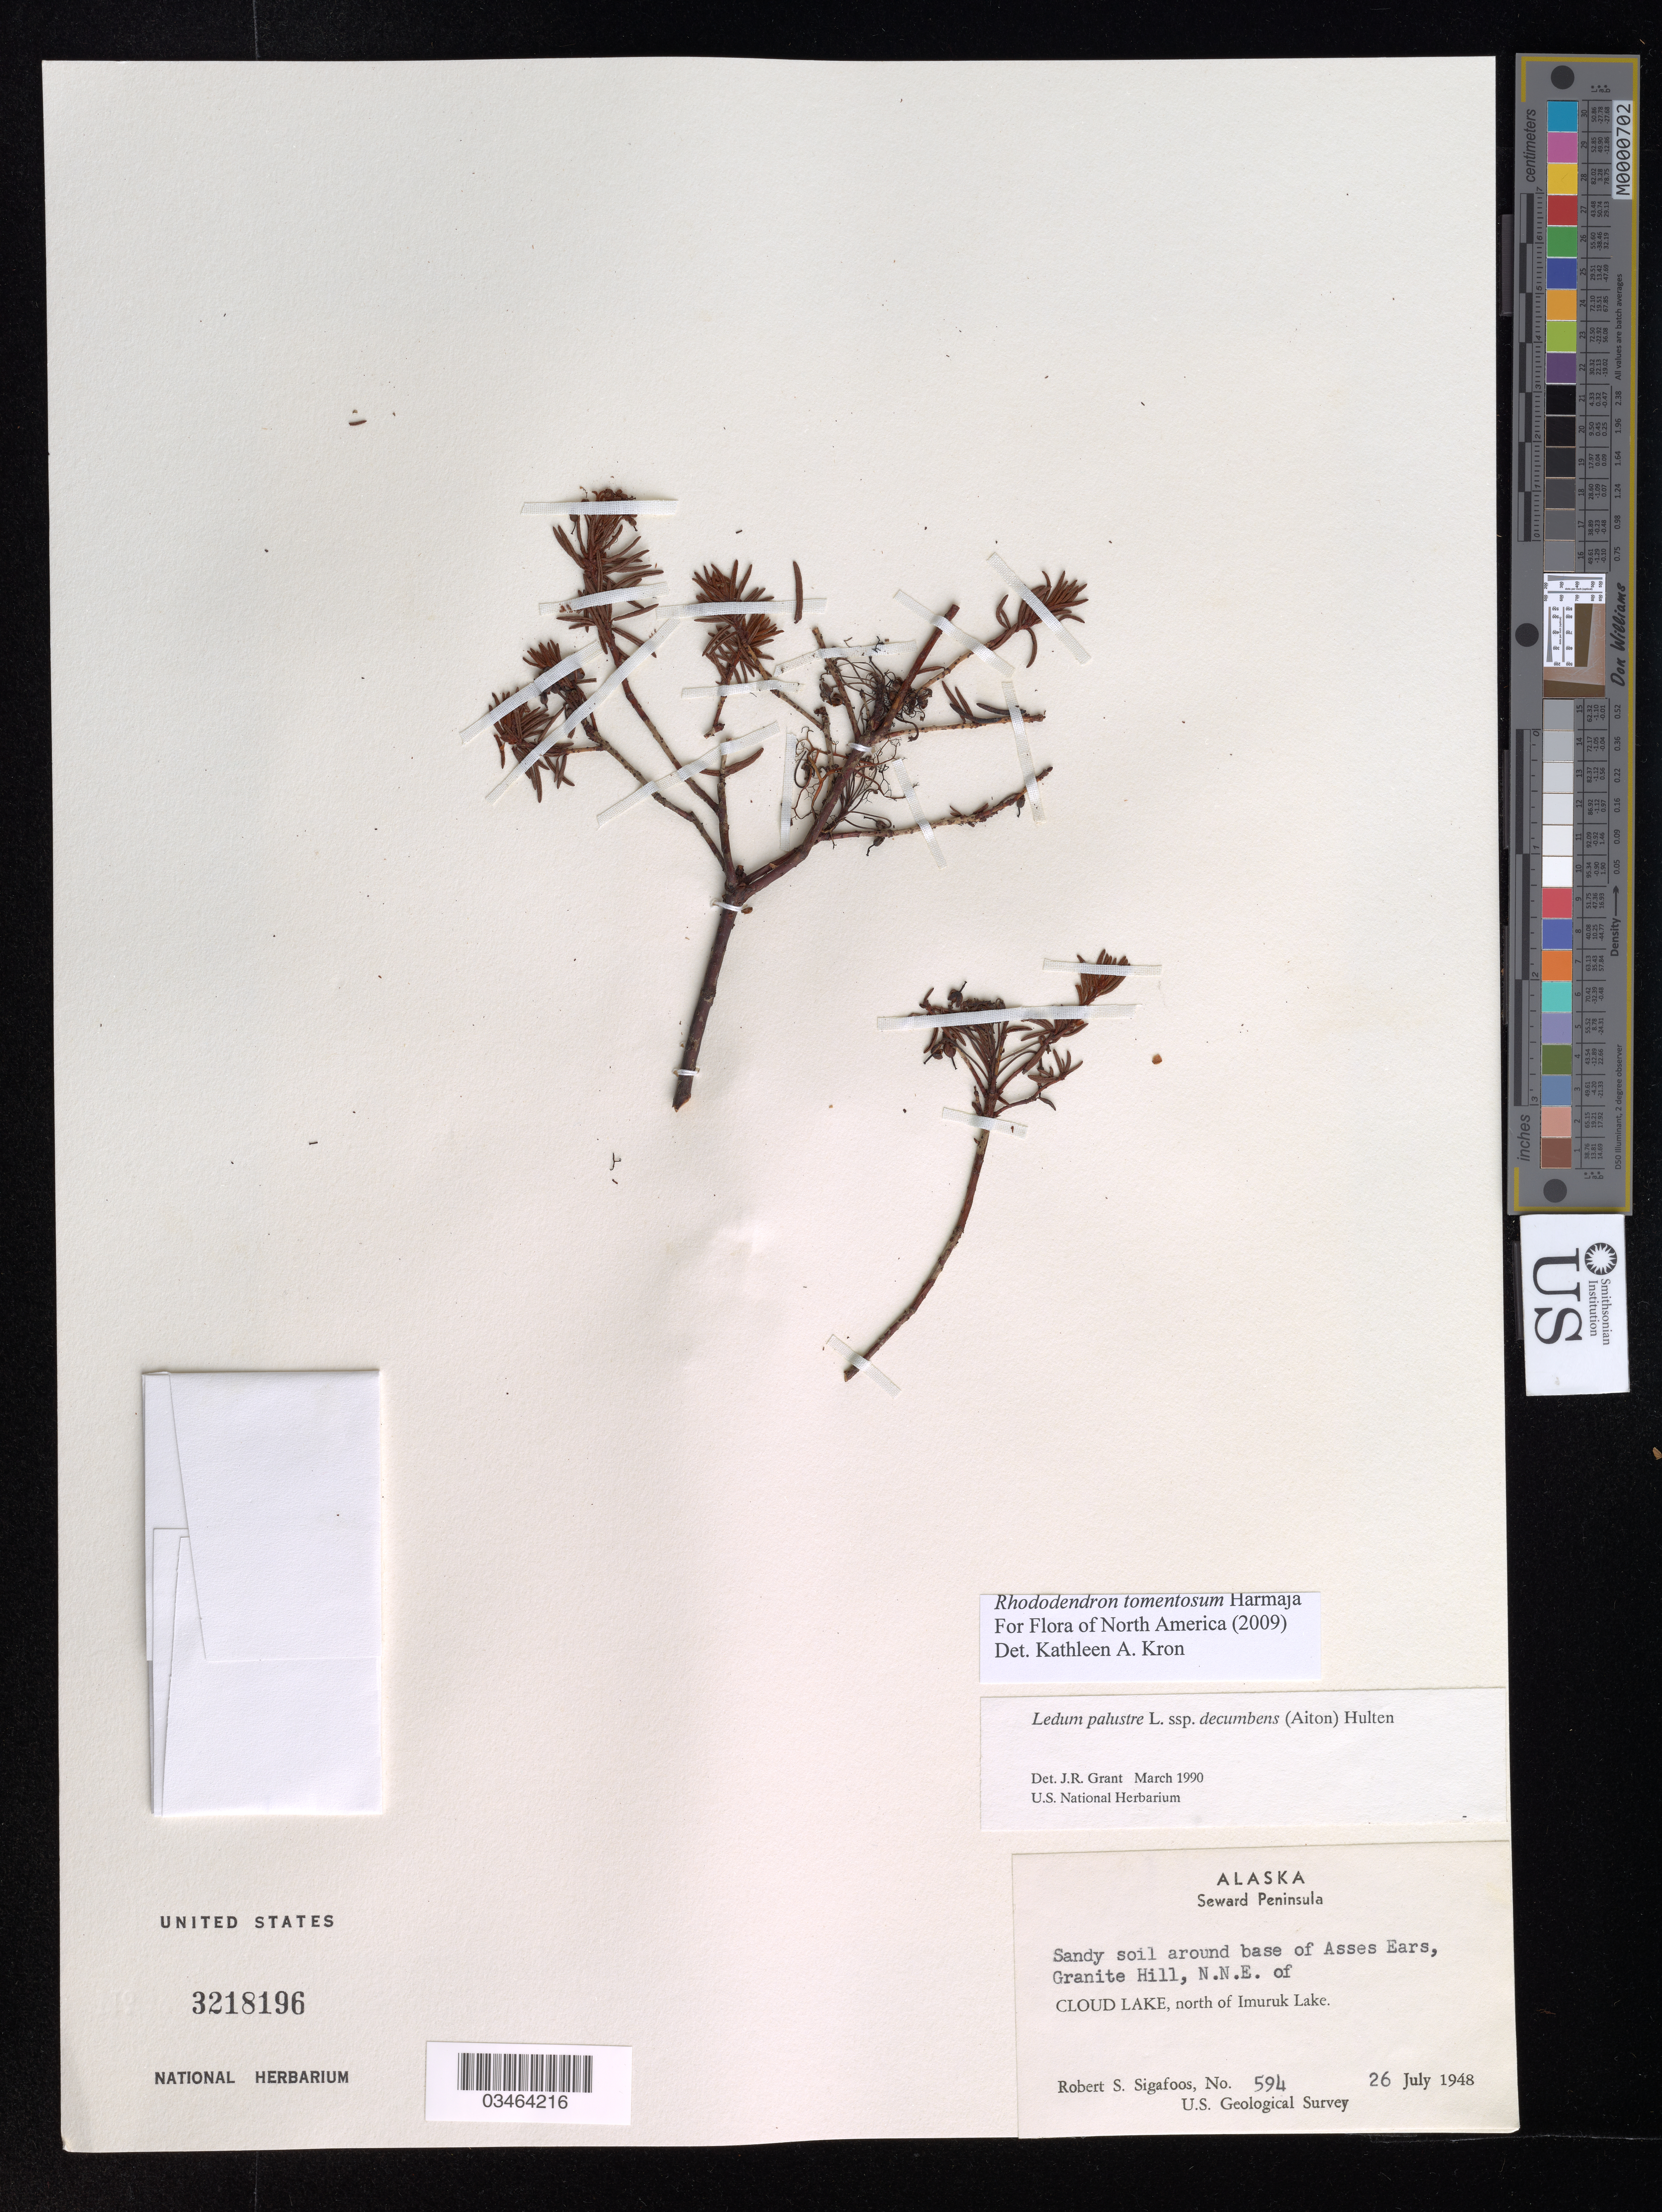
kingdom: Plantae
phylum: Tracheophyta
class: Magnoliopsida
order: Ericales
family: Ericaceae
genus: Rhododendron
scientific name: Rhododendron tomentosum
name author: Harmaja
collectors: R. Sigafoos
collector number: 594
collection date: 1948-07-26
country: United States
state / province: Alaska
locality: Seward Peninsula. Sandy soil around base of Asses Ears, Granite Hill, N.N.E. of Cloud Lake, north of Imuruk Lake.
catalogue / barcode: US 3218196